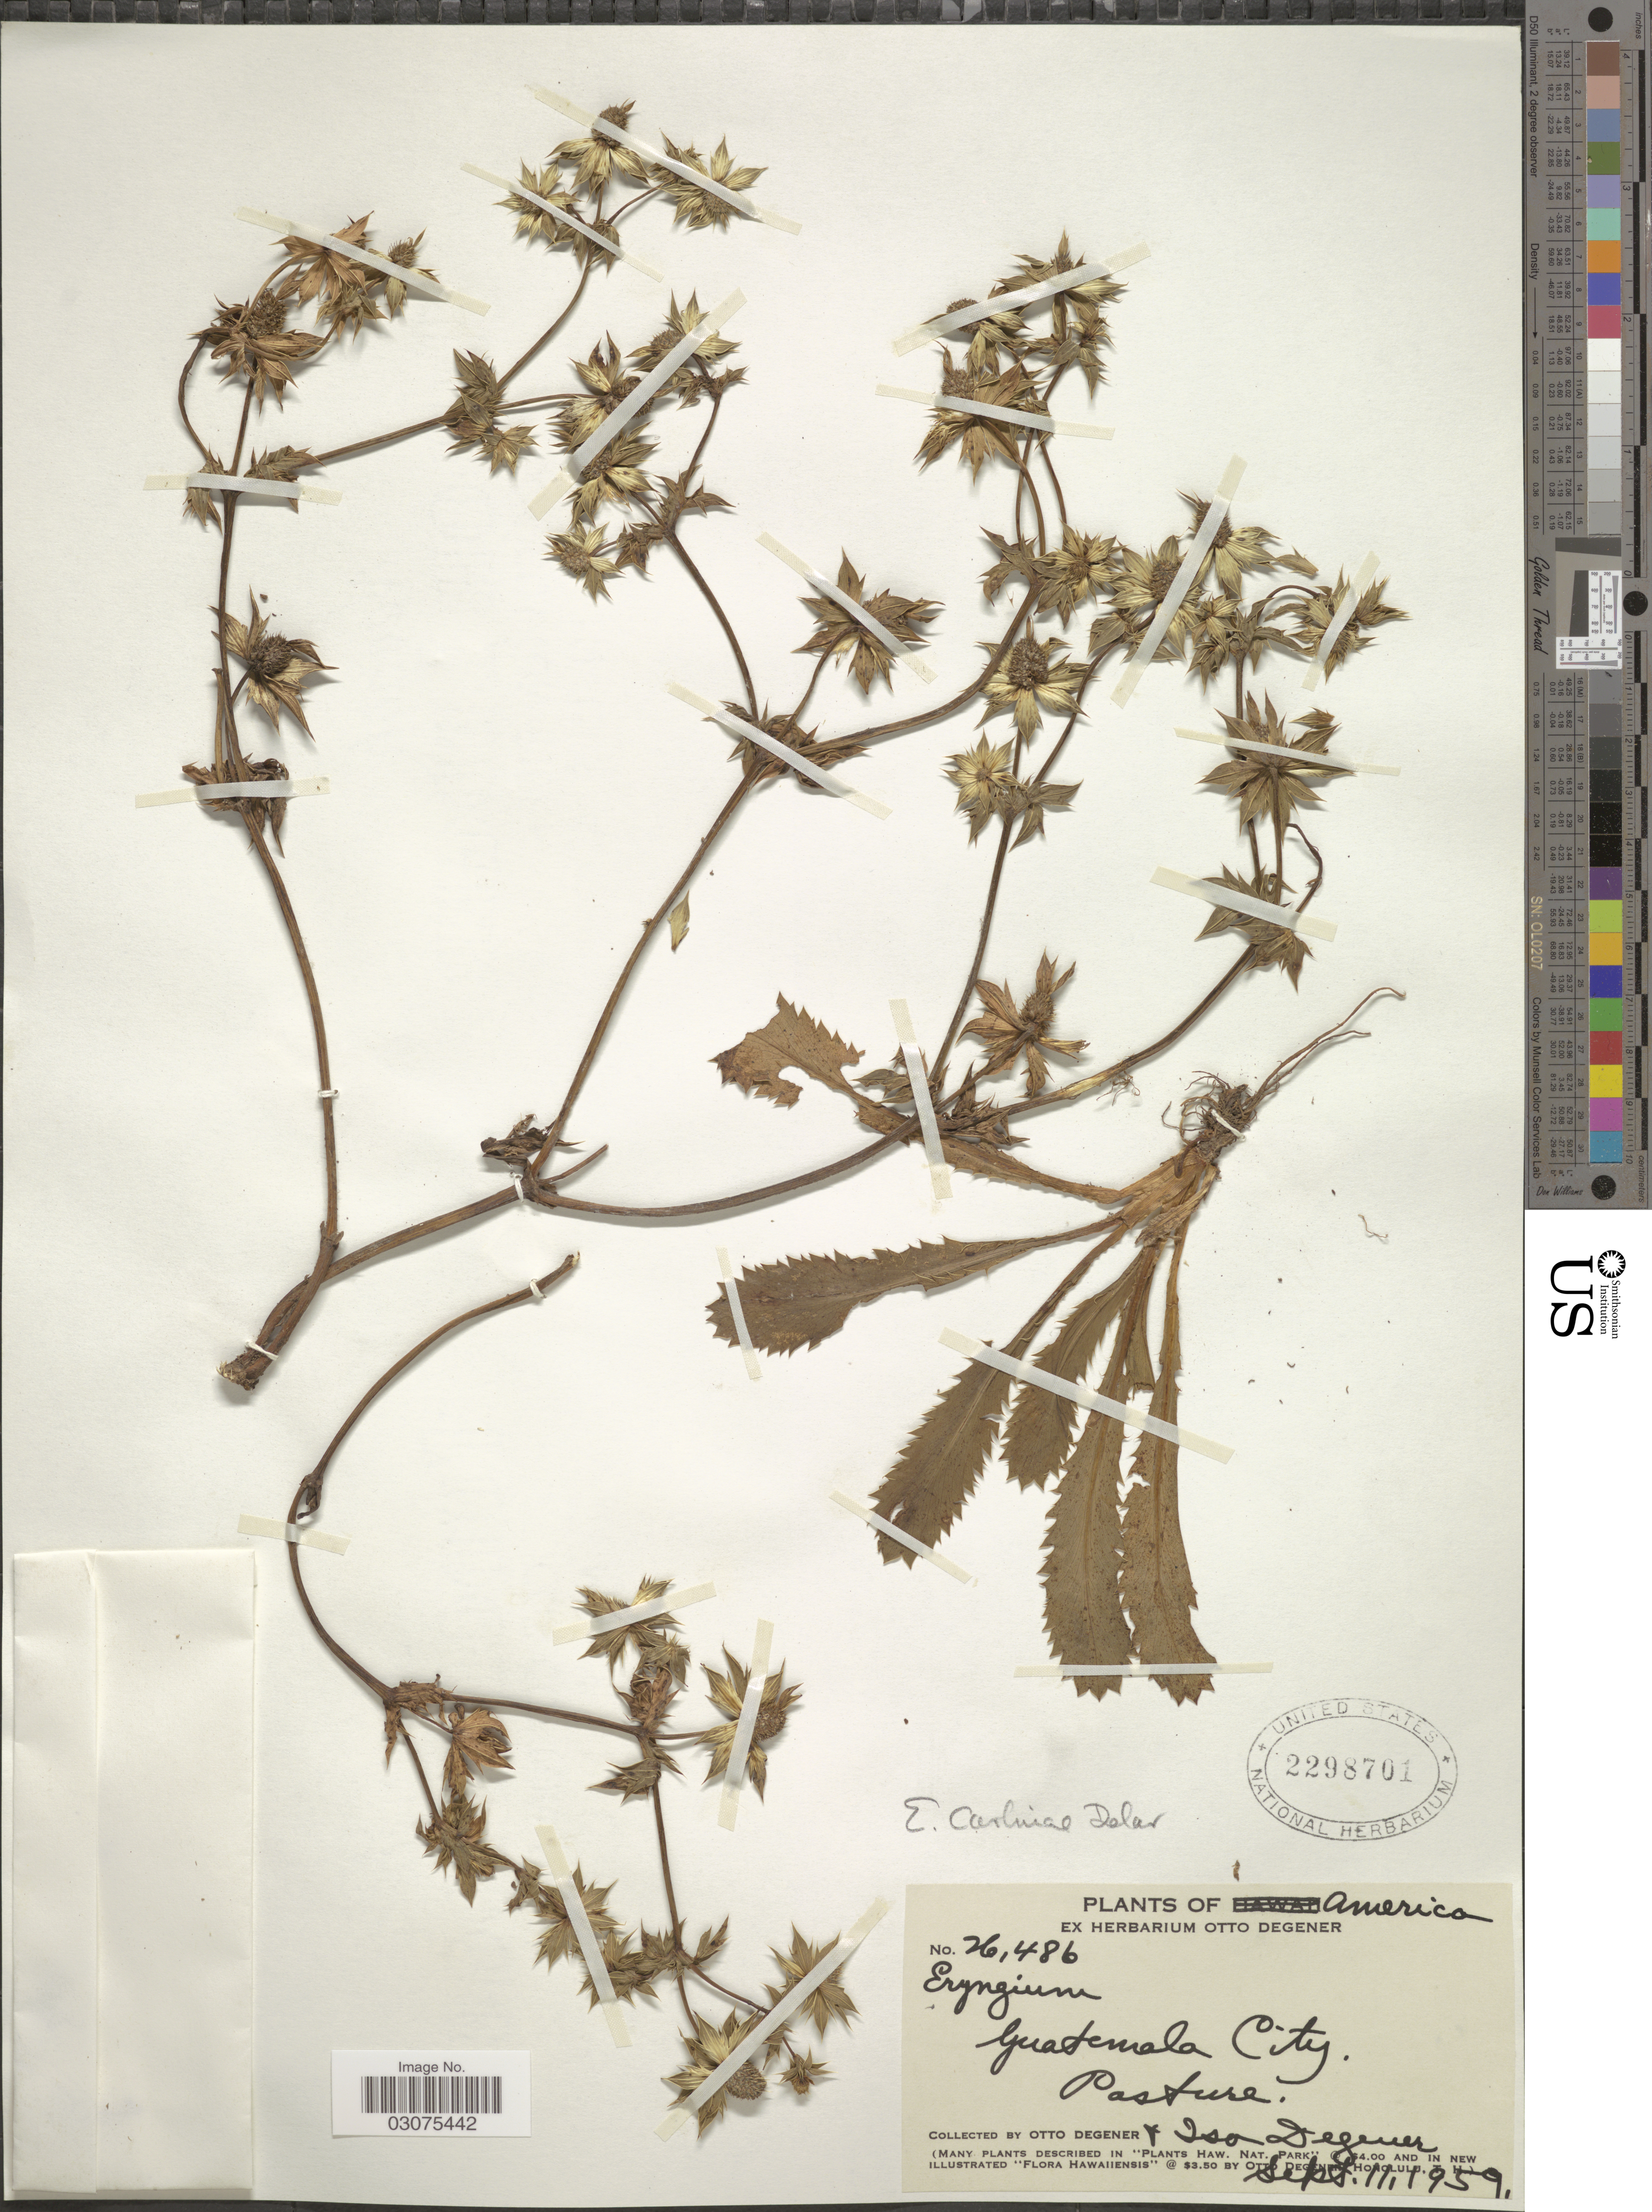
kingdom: Plantae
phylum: Tracheophyta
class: Magnoliopsida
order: Apiales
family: Apiaceae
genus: Eryngium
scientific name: Eryngium carlinae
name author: F. Delaroche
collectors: O. Degener & I. Degener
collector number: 26486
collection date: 1959-09-11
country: Guatemala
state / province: Guatemala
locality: Guatemala City.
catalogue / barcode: US 2298701